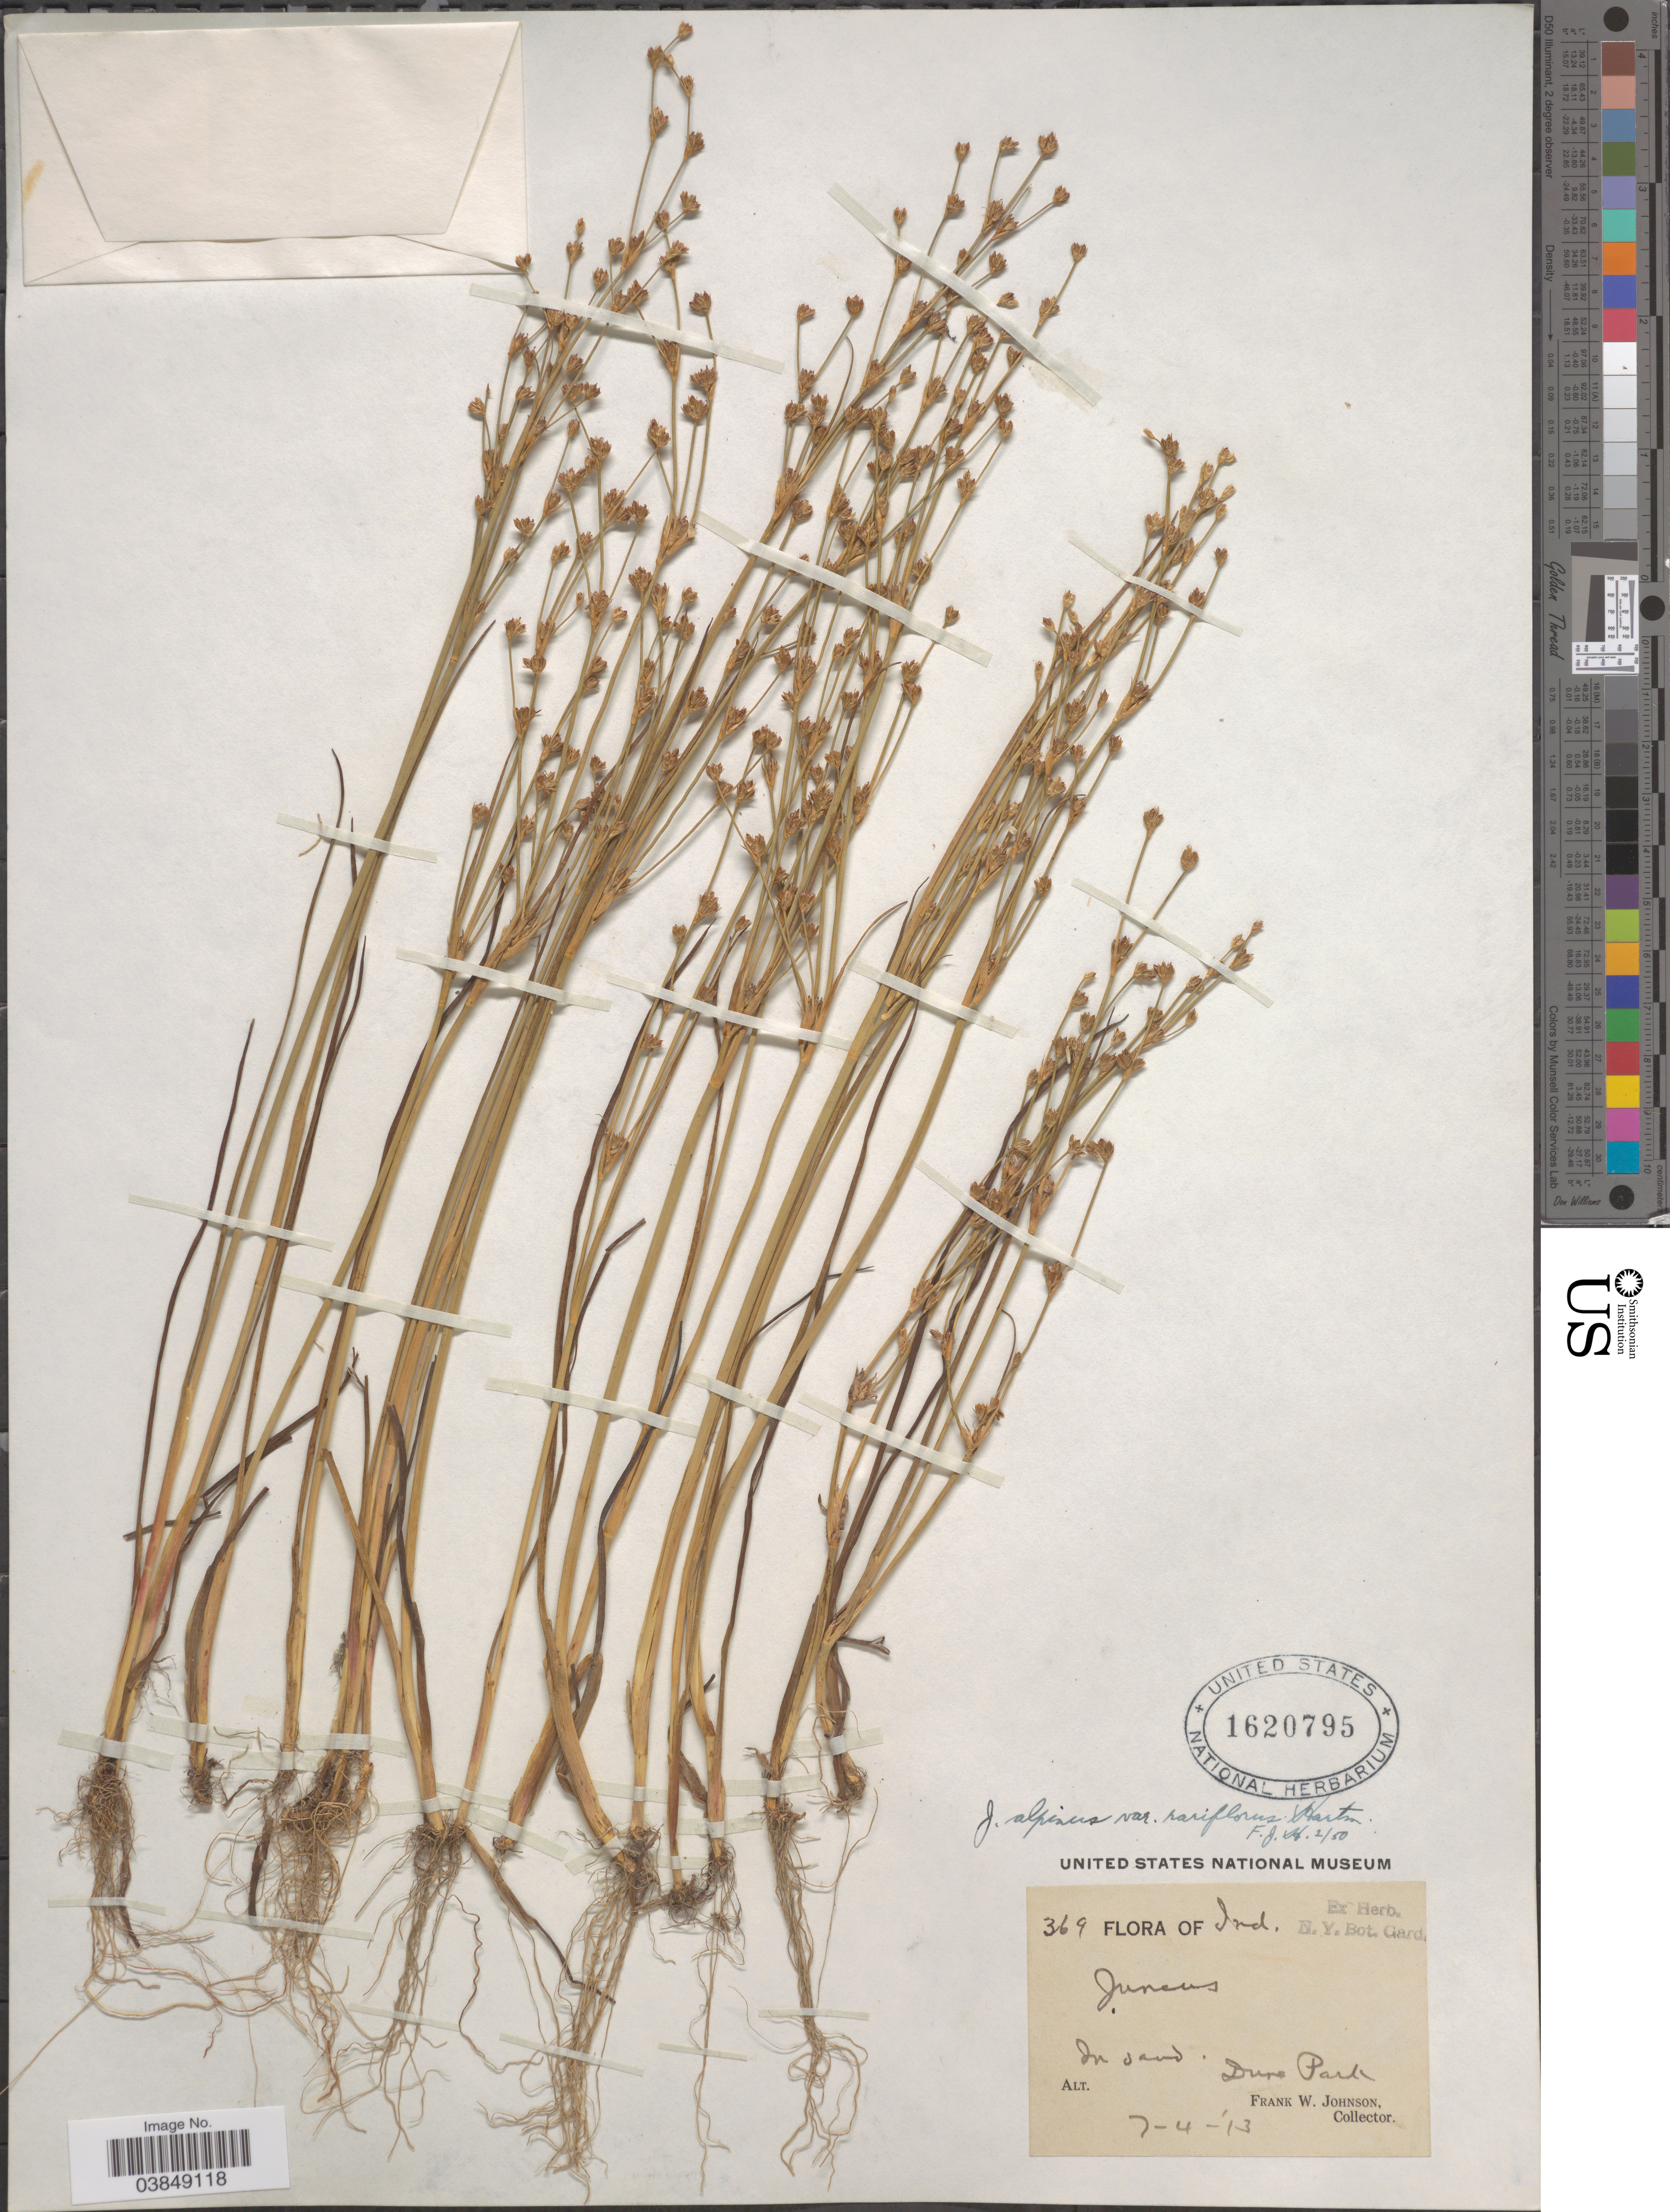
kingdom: Plantae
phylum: Tracheophyta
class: Liliopsida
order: Poales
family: Juncaceae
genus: Juncus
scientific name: Juncus alpinus var. rariflorus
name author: (Hartm.) Hartm.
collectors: F. W. Johnson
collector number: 369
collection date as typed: Transcribed d/m/y: 4/7/13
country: United States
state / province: Indiana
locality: Dune Park.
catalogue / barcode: US 1620795